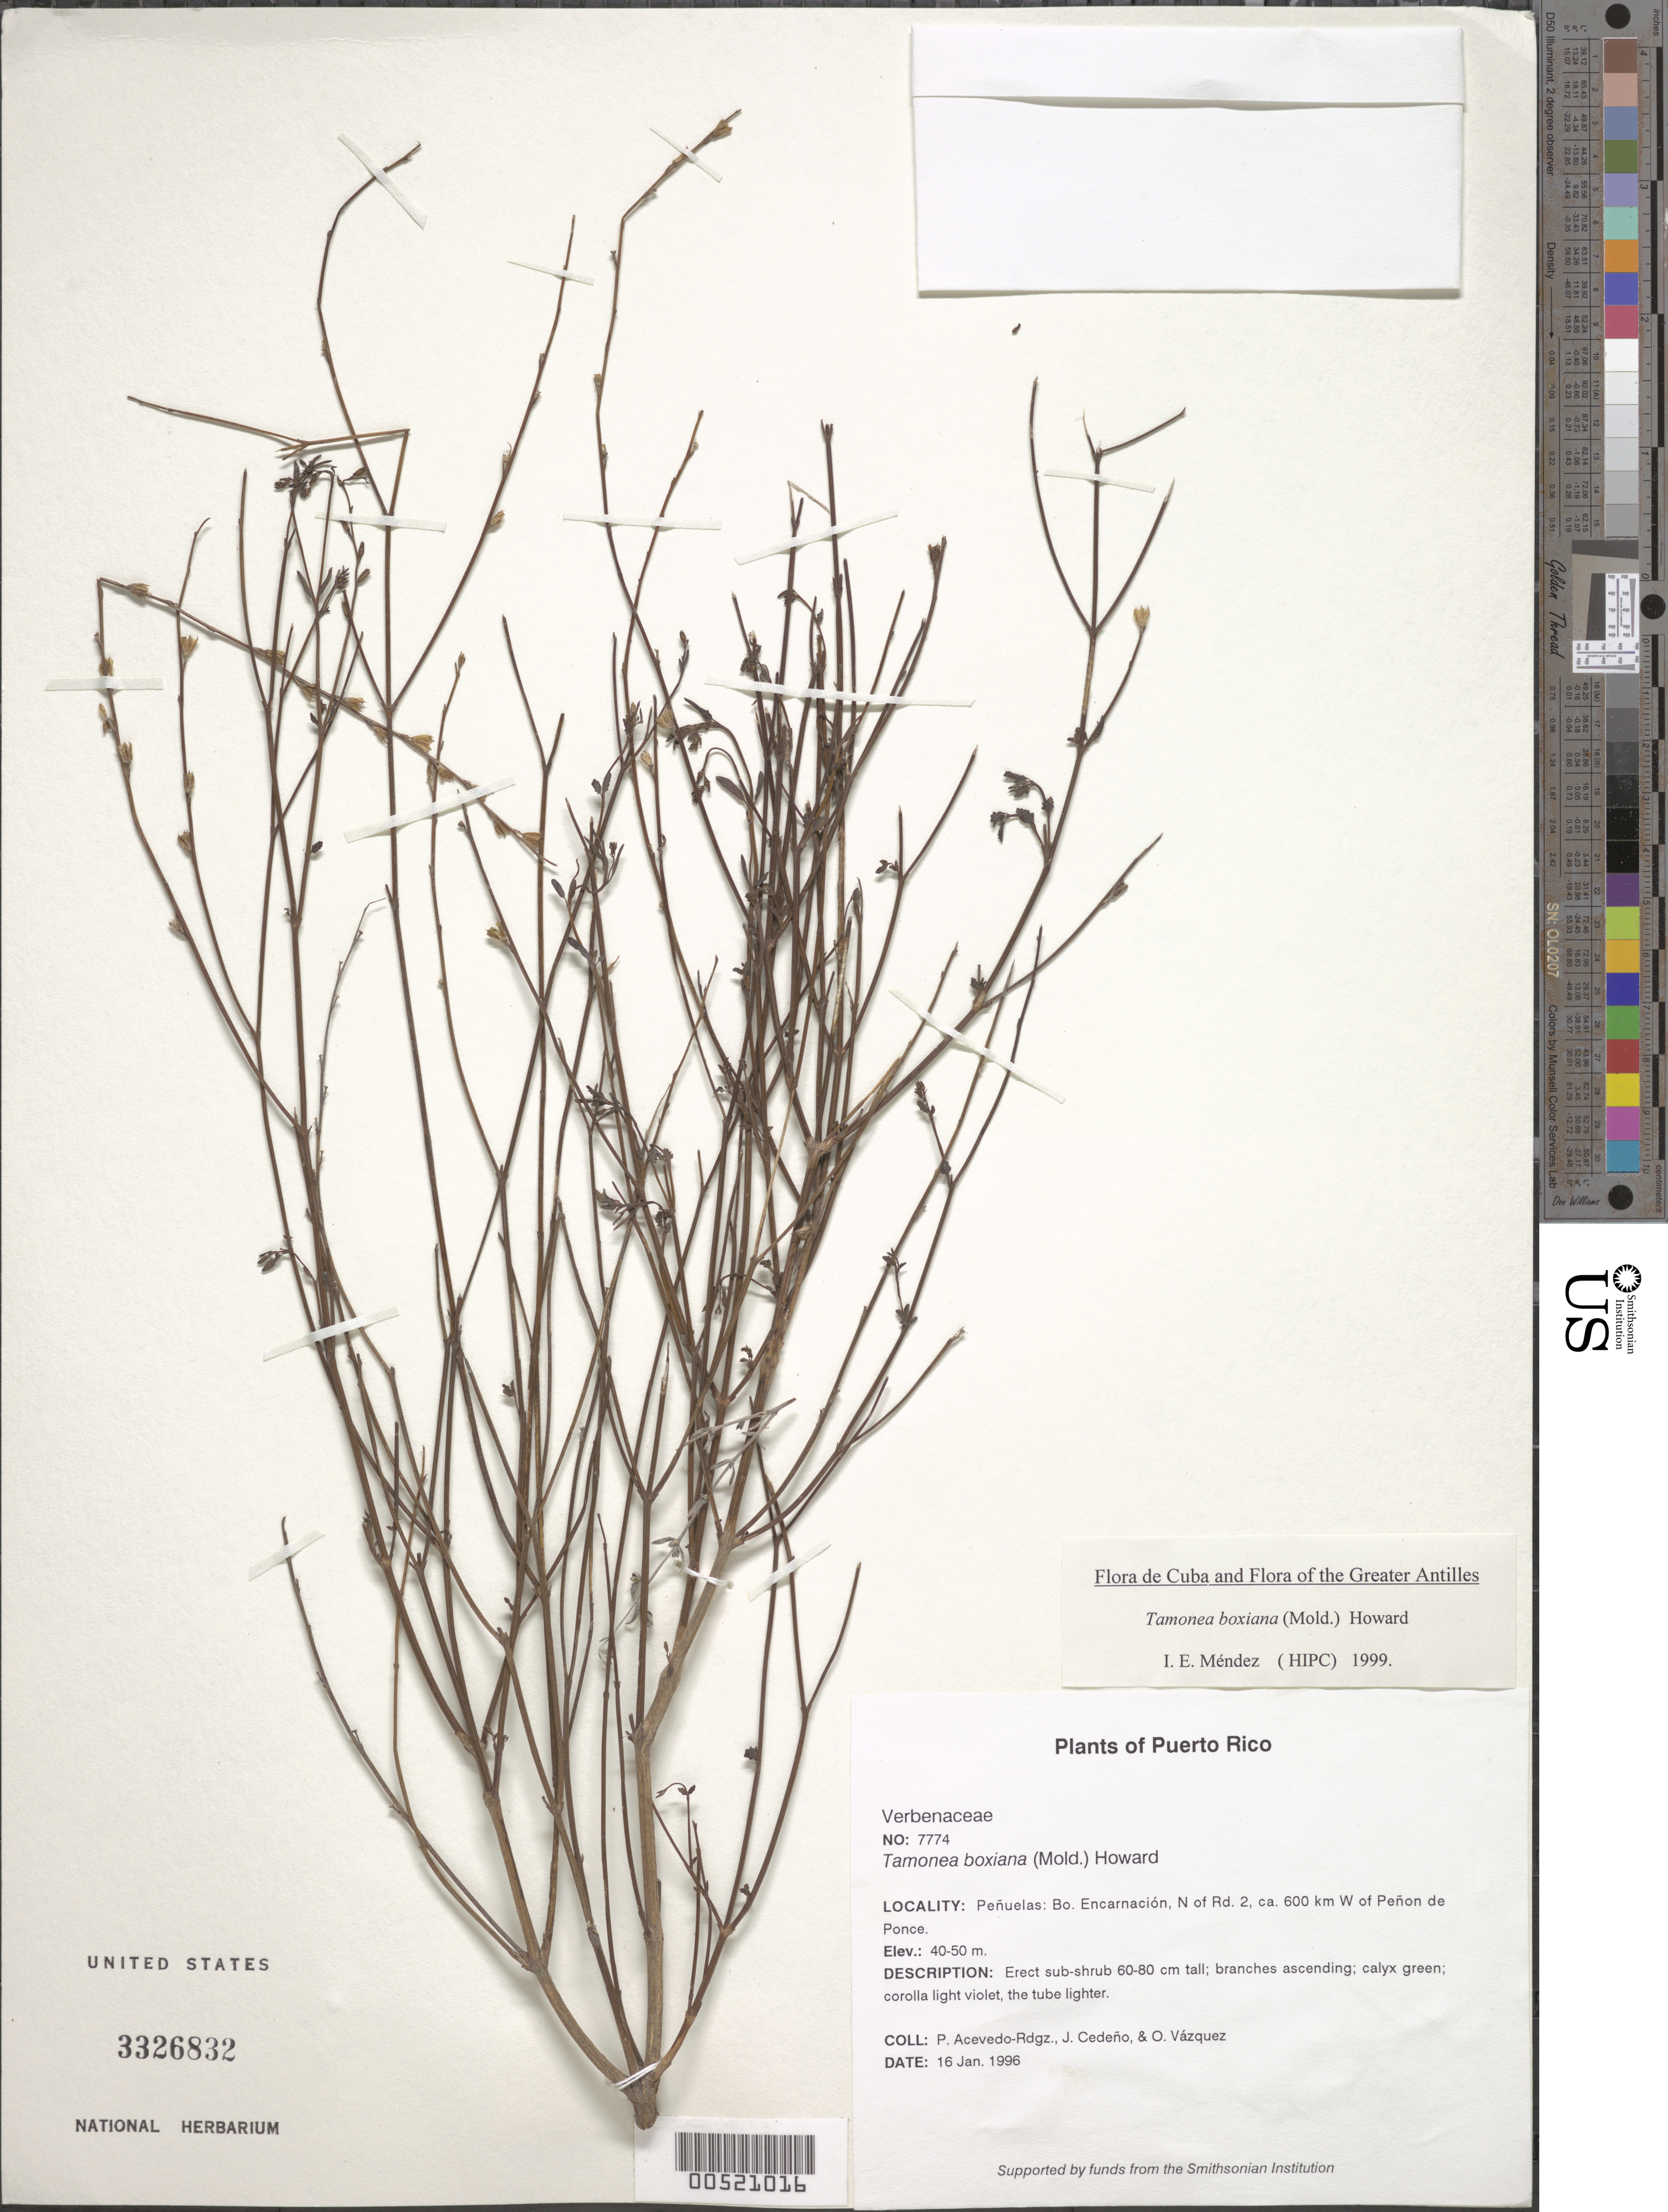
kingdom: Plantae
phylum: Tracheophyta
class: Magnoliopsida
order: Lamiales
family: Verbenaceae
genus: Tamonea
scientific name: Tamonea boxiana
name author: (Moldenke) R.A. Howard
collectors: P. Acevedo-Rodr. & J. A. Cedeño M.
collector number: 7774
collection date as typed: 16 Jan 1996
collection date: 1996-01-16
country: Puerto Rico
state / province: Peñuelas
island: Puerto Rico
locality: Peñuelas:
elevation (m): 40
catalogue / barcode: US 3326832